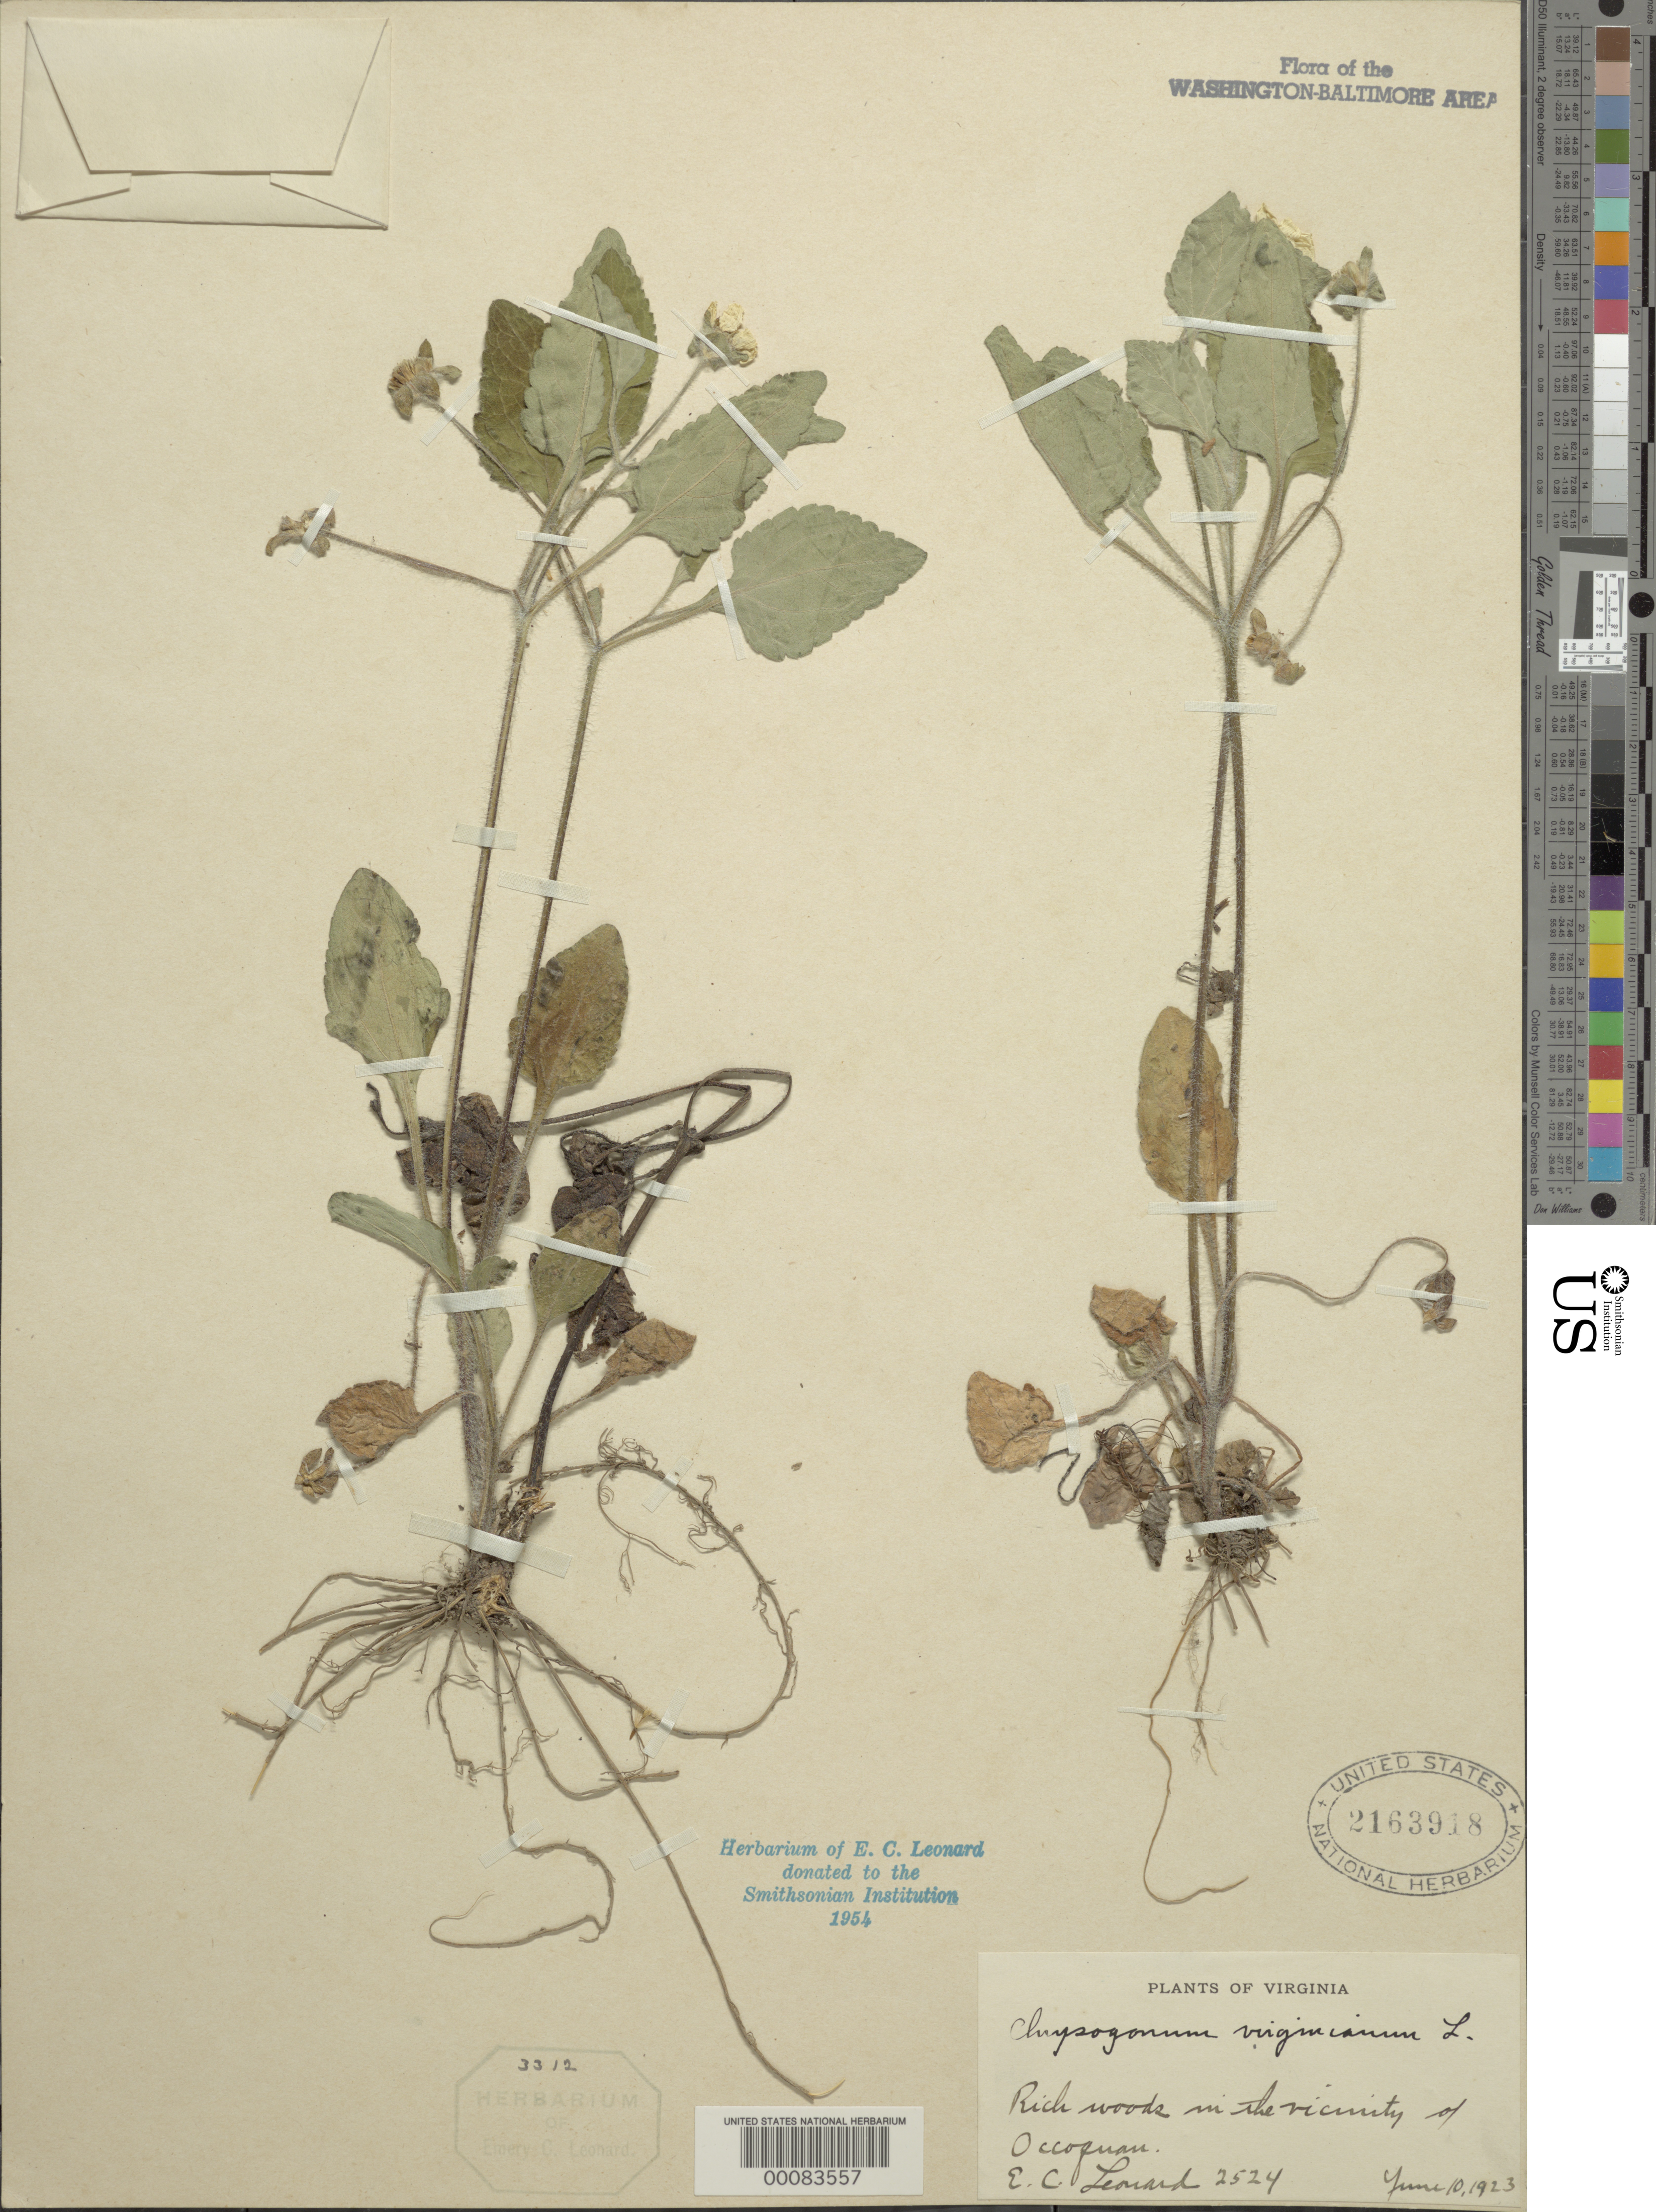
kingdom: Plantae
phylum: Tracheophyta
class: Magnoliopsida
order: Asterales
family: Asteraceae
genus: Chrysogonum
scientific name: Chrysogonum virginianum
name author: L.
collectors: E. C. Leonard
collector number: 2524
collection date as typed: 10 Jun 1923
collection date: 1923-06-10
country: United States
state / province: Virginia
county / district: Prince William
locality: Occoquan vicinity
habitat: Rich woods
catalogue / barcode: US 2163918